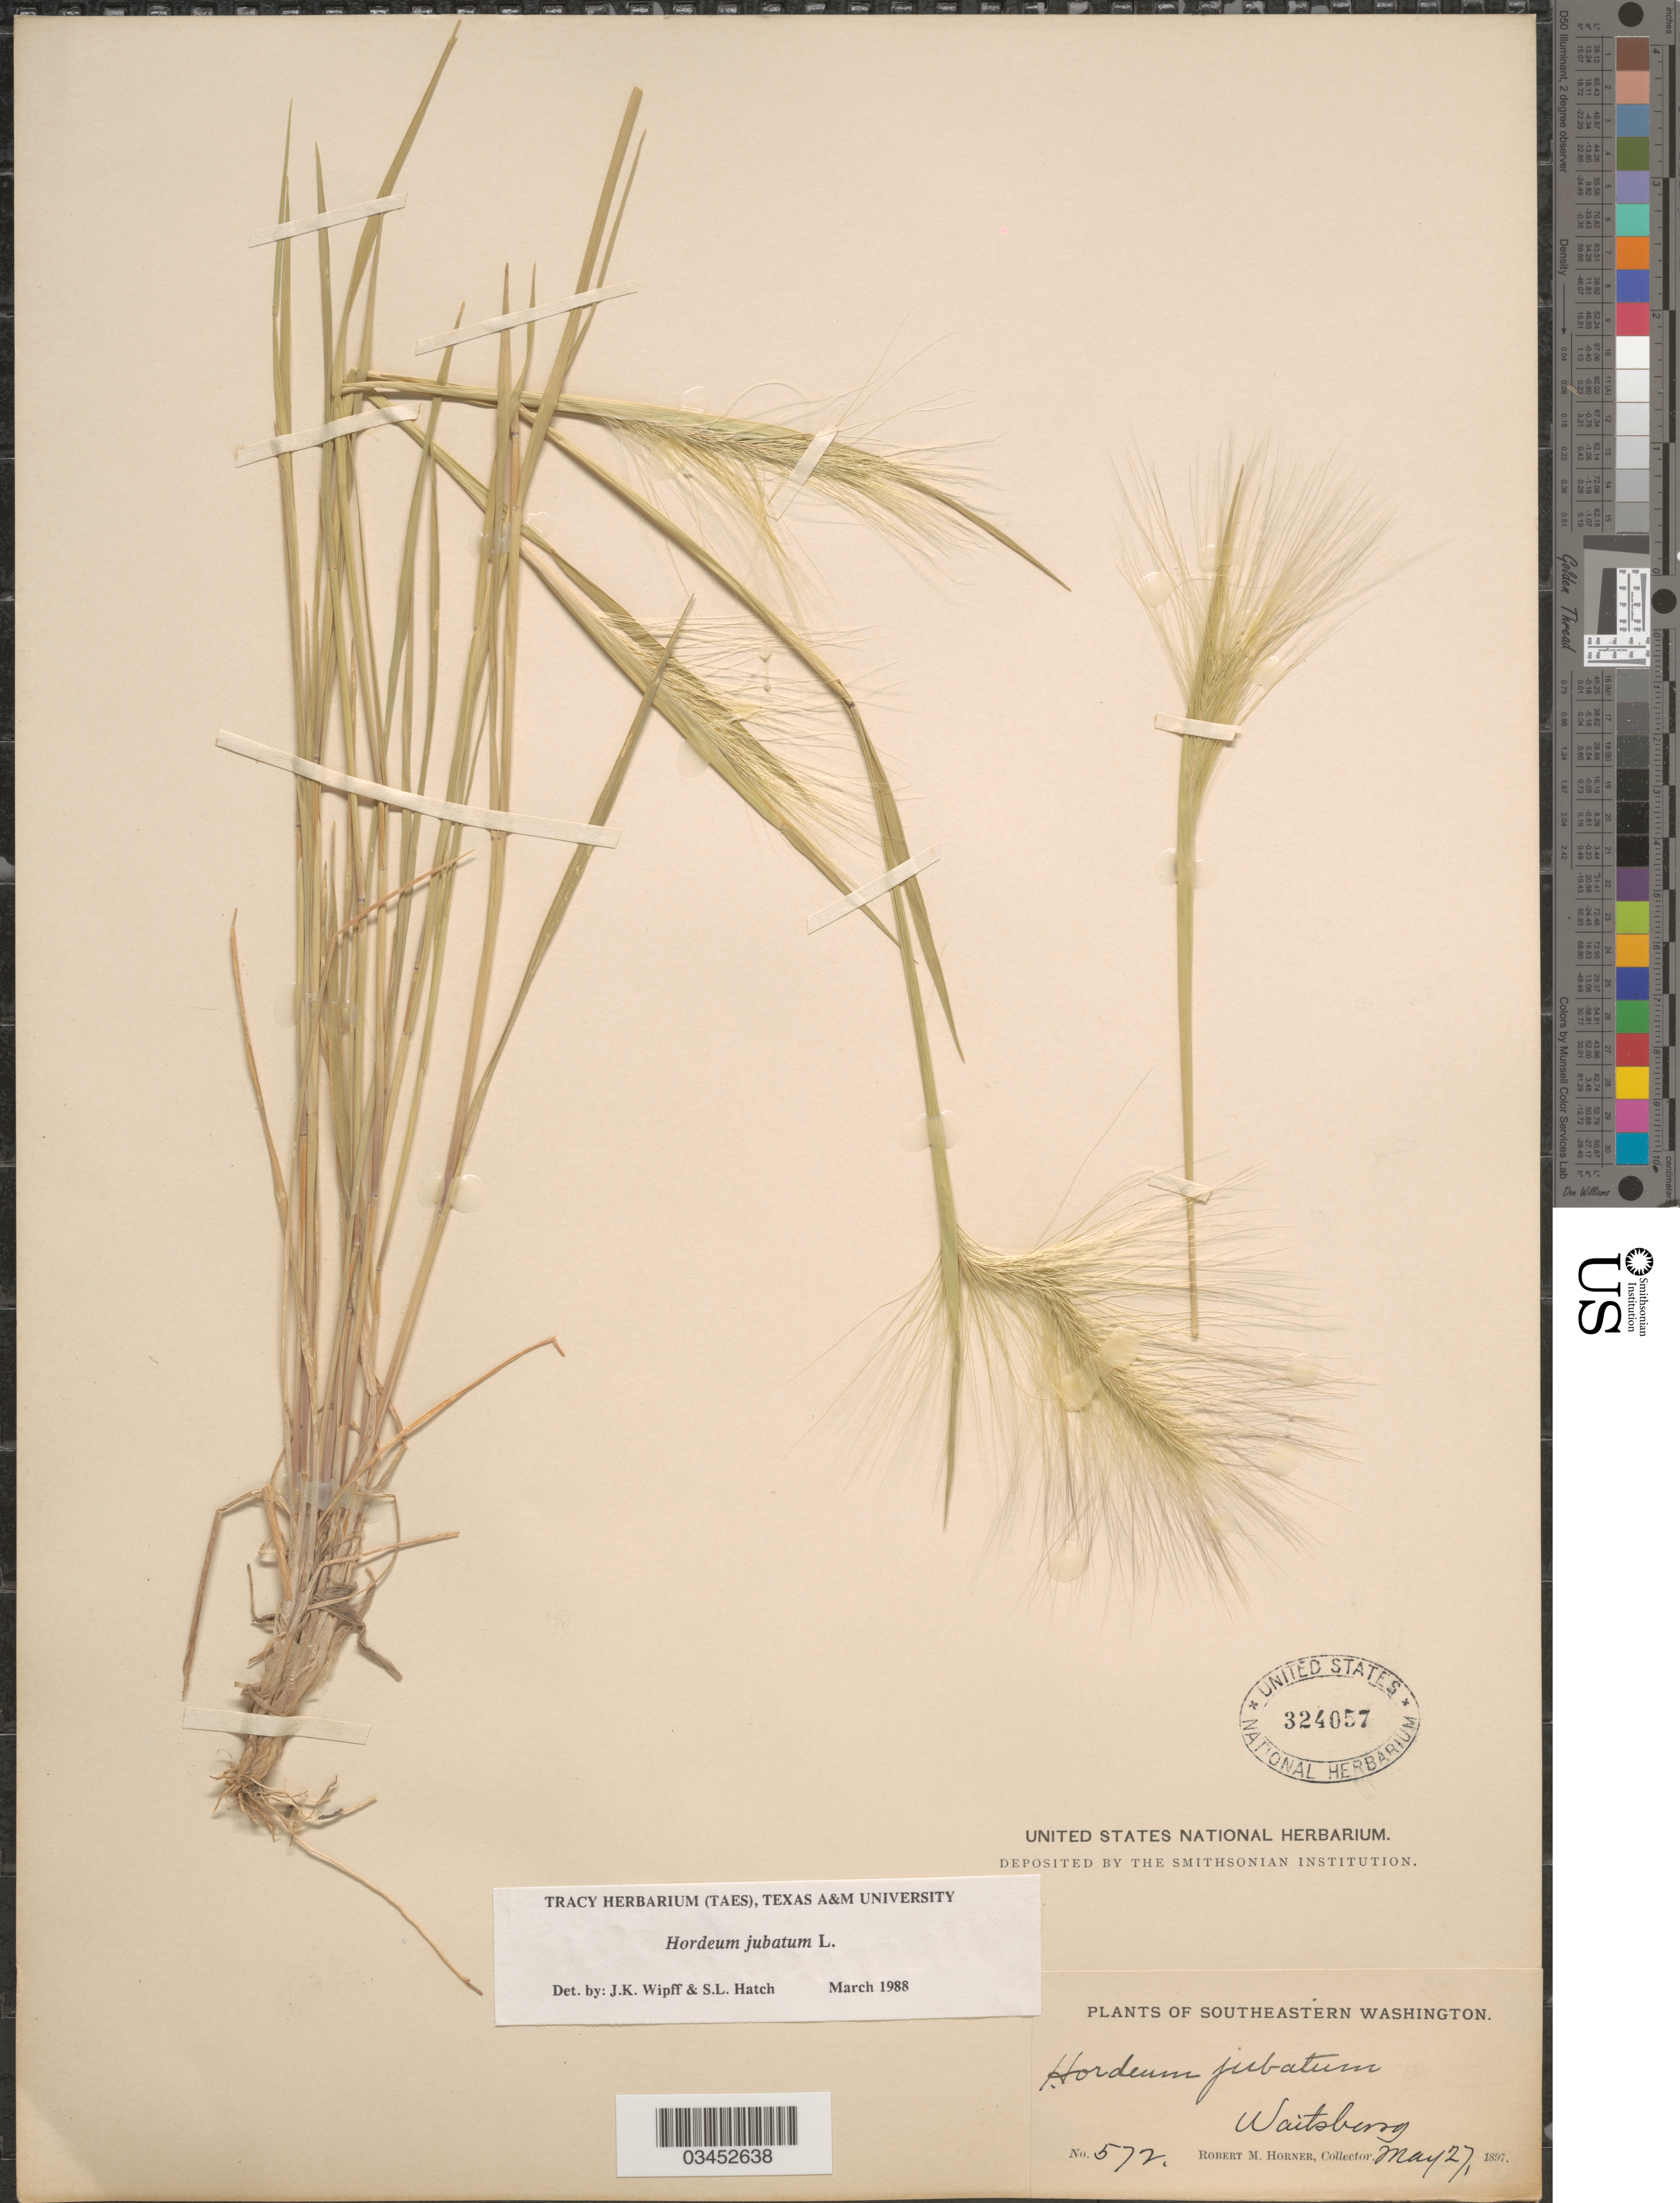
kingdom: Plantae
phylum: Tracheophyta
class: Liliopsida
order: Poales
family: Poaceae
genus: Hordeum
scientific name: Hordeum jubatum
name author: L.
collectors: R. Horner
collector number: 572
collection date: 1897-05-27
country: United States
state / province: Washington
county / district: Walla Walla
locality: Southeastern Washington. Waitsburg.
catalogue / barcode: US 324057